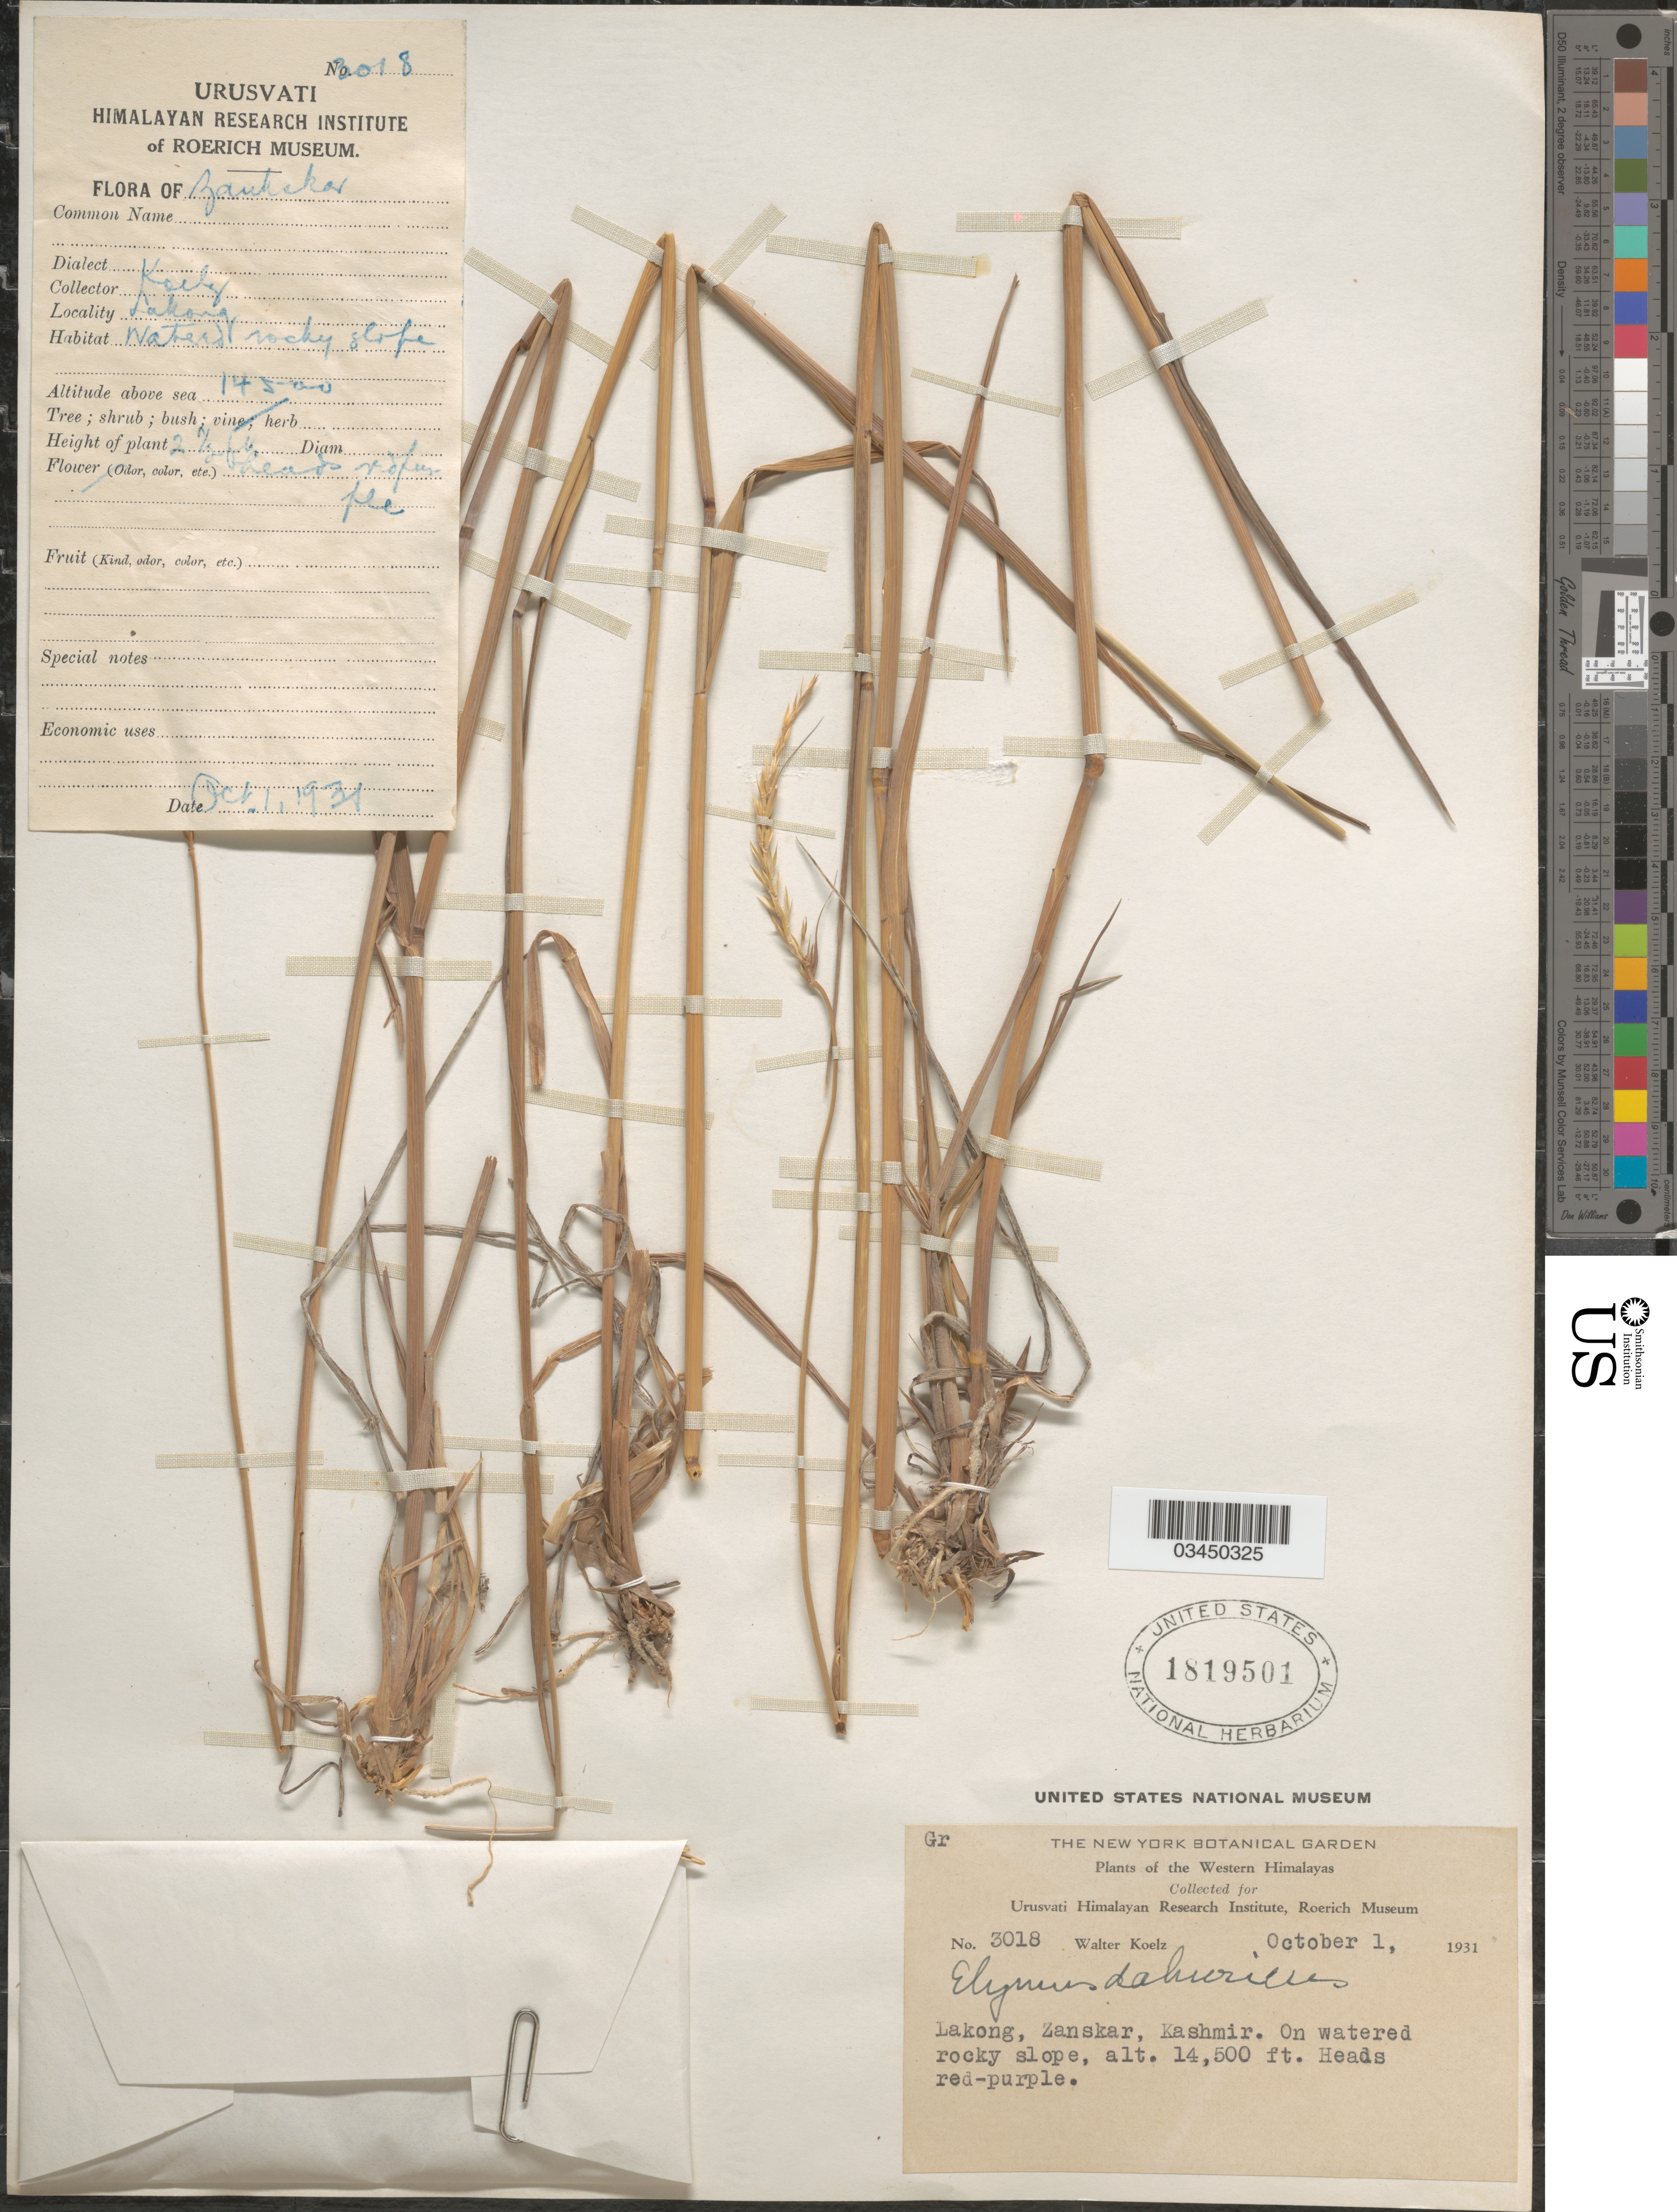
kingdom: Plantae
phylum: Tracheophyta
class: Liliopsida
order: Poales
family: Poaceae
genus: Elymus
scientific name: Elymus dahuricus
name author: Turcz. ex Griseb.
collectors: W. N. Koelz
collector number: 3018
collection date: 1931-10-01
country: India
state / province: Jammu and Kashmir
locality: Western Himalayas. Lakong, Zanskar, Kashmir. On watered rocky slope.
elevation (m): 4420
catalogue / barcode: US 1819501